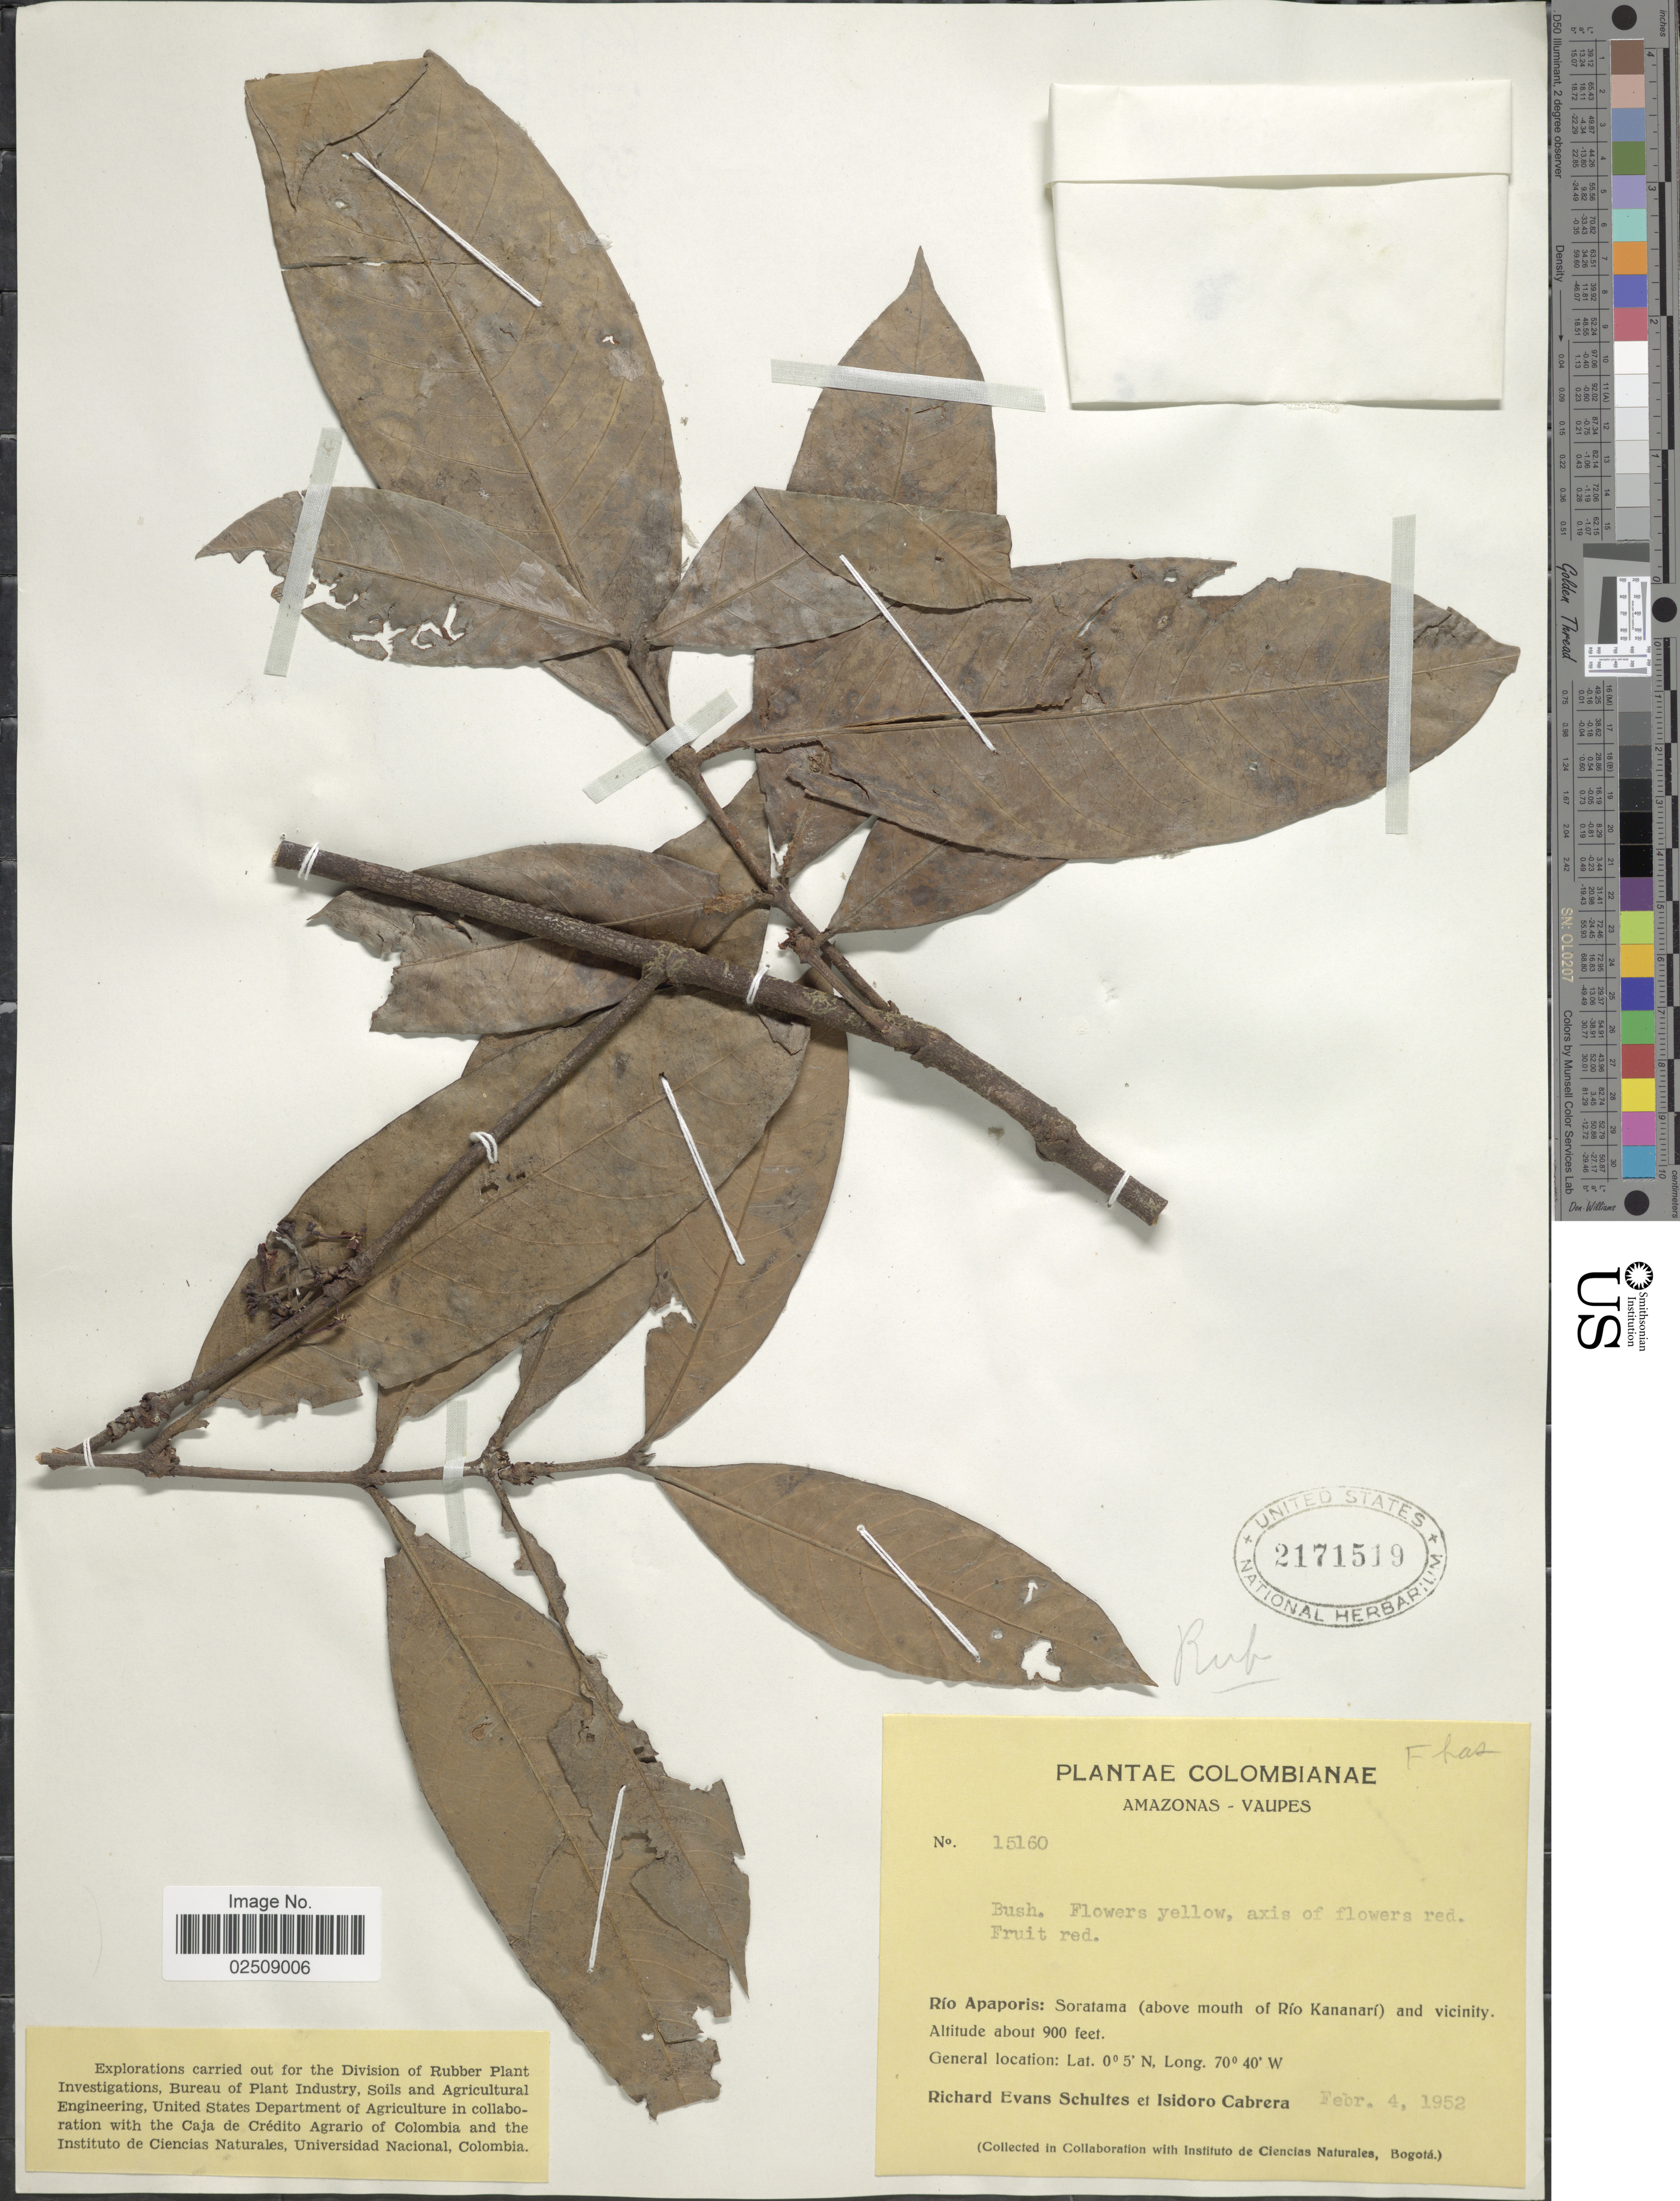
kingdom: Plantae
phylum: Tracheophyta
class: Magnoliopsida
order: Gentianales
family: Rubiaceae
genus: Ixora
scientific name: Ixora sp.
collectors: R. E. Schultes & I. Cabrera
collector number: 15160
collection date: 1952-02-04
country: Colombia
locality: Amazonas- Vaupes. Rio Apaporis: Soratama (above mouth of Rio Kananari) and vicinity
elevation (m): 274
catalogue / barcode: US 2171519